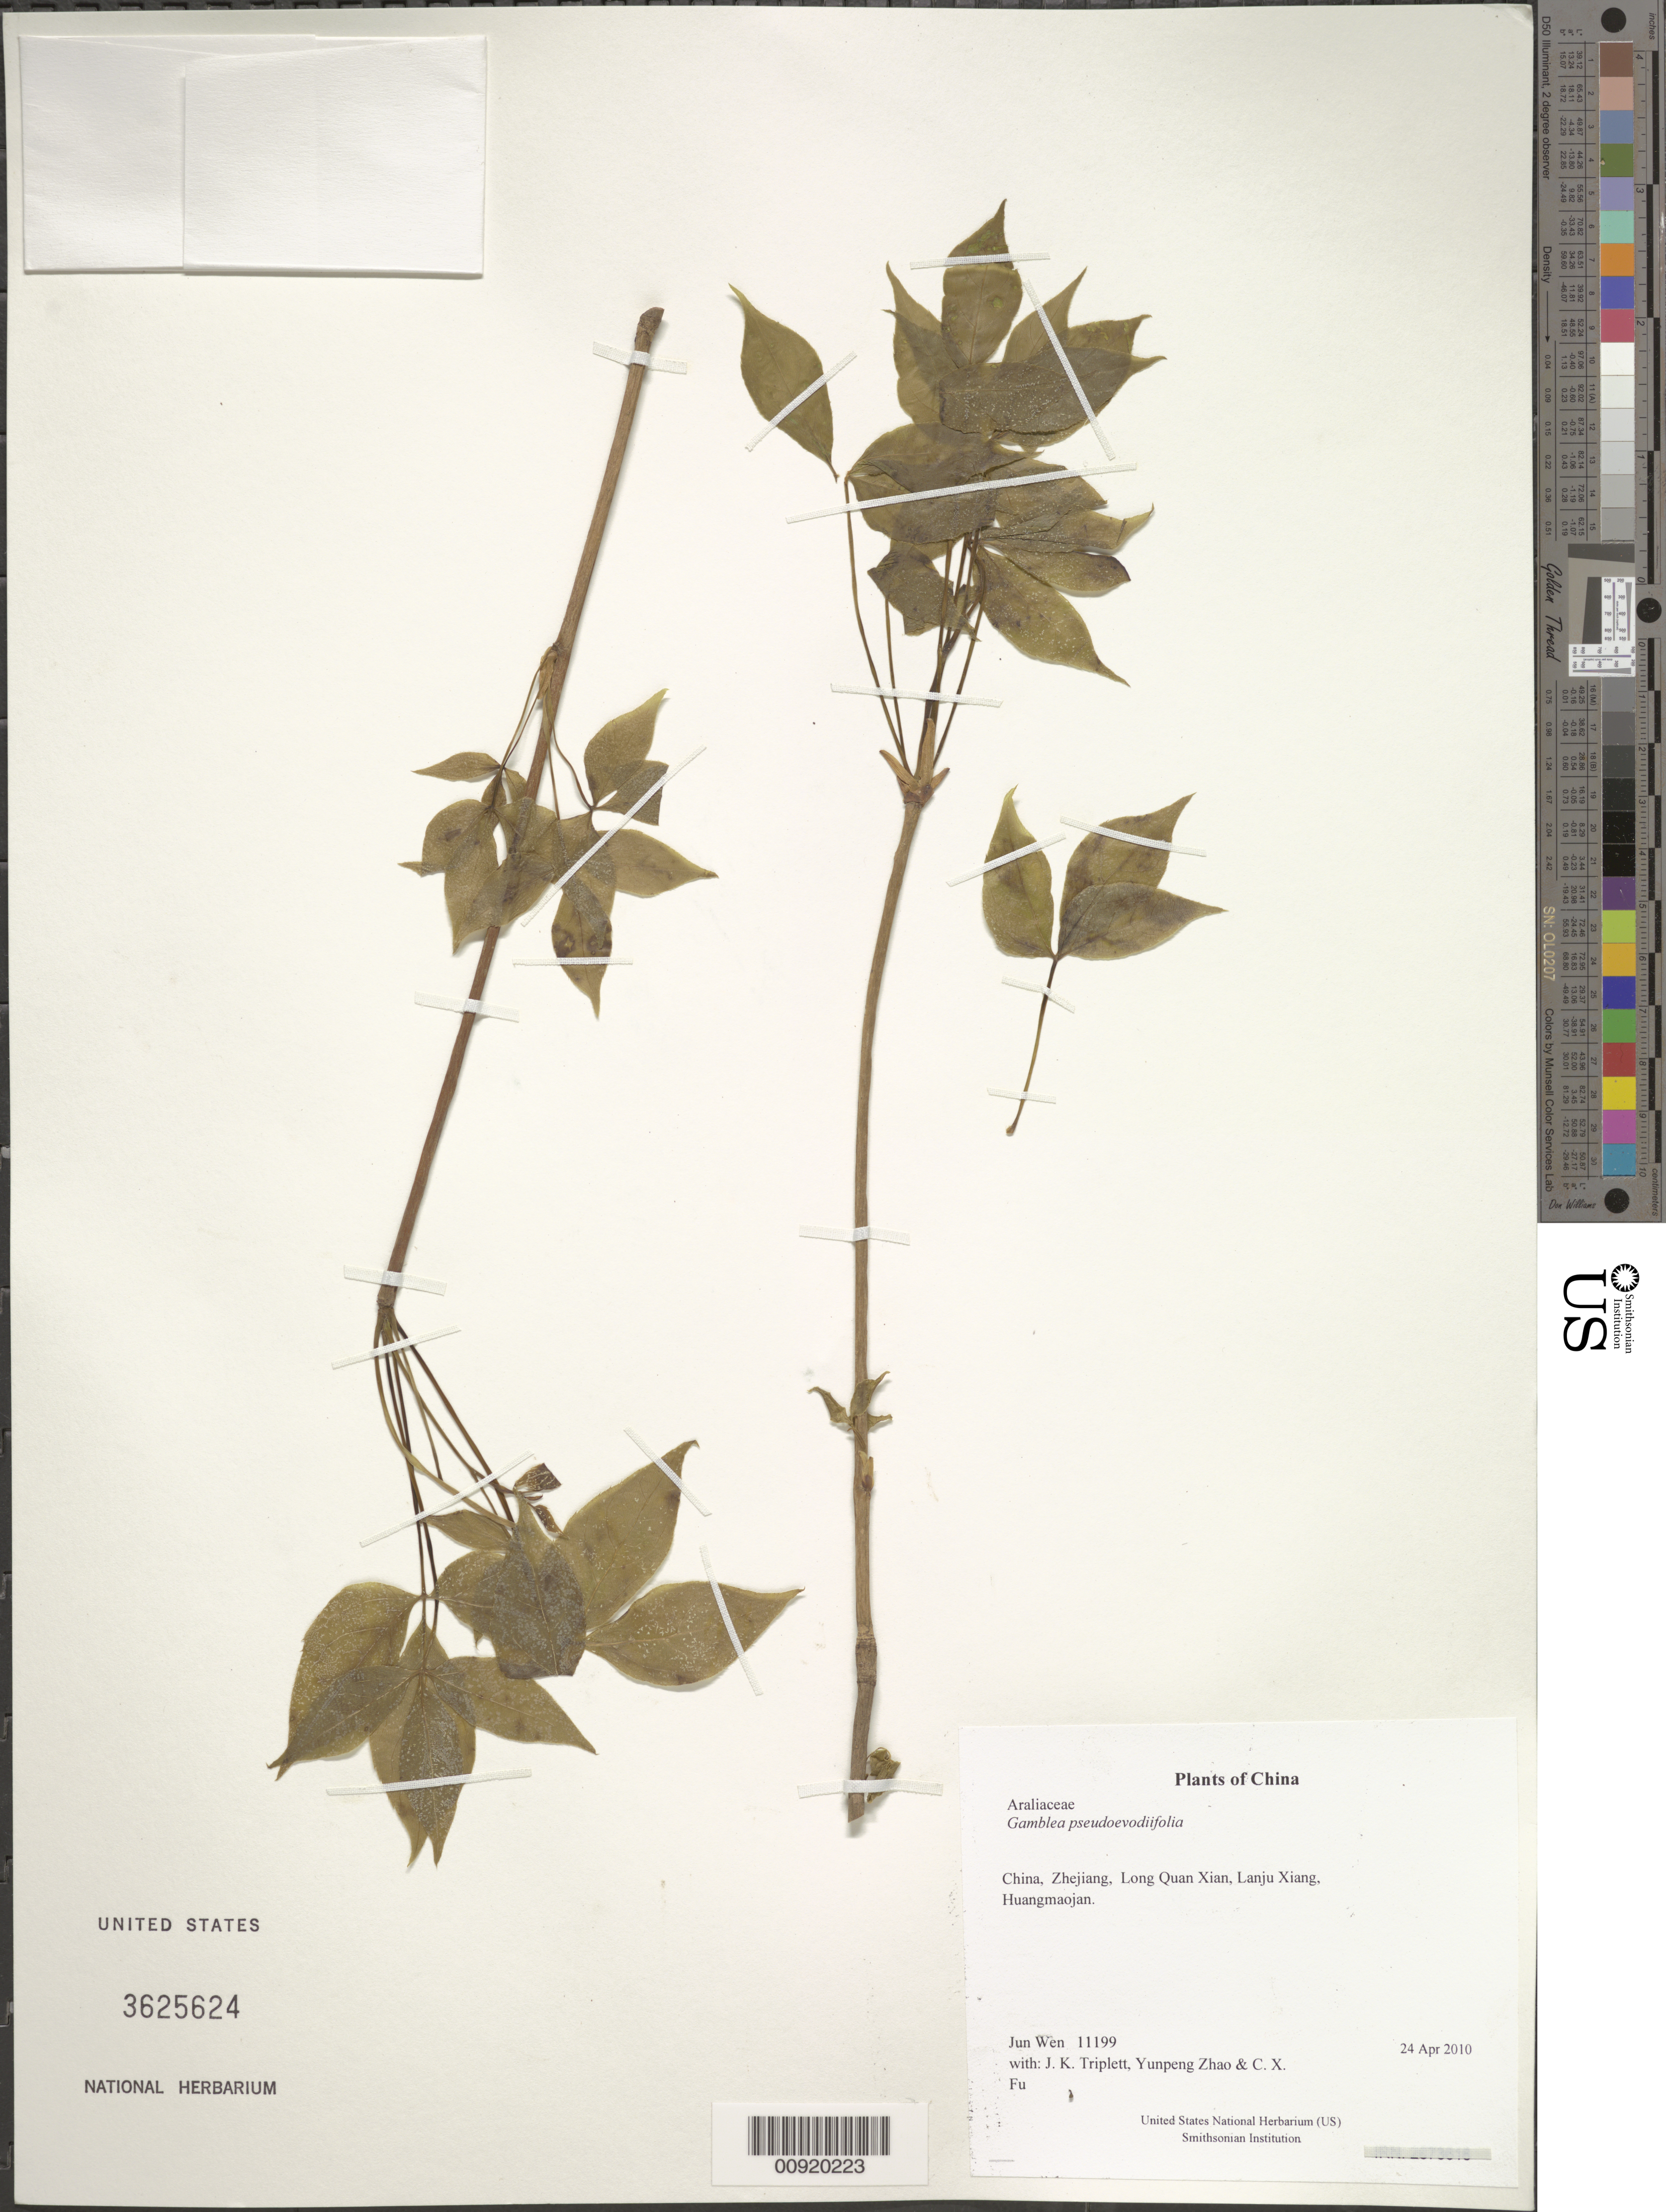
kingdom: Plantae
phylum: Tracheophyta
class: Magnoliopsida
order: Apiales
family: Araliaceae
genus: Gamblea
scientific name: Gamblea pseudoevodiifolia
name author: (K.M. Feng) C.B. Shang et al.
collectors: J. Wen, J. K. Triplett, Yunpeng Zhao & C. X. Fu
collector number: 11199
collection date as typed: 24 Apr 2010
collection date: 2010-04-24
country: China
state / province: Zhejiang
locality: Long Quan Xian, Lanju Xiang, Huangmaojan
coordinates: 27 53.495 N, 119 10.727 E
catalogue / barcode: US 3625624